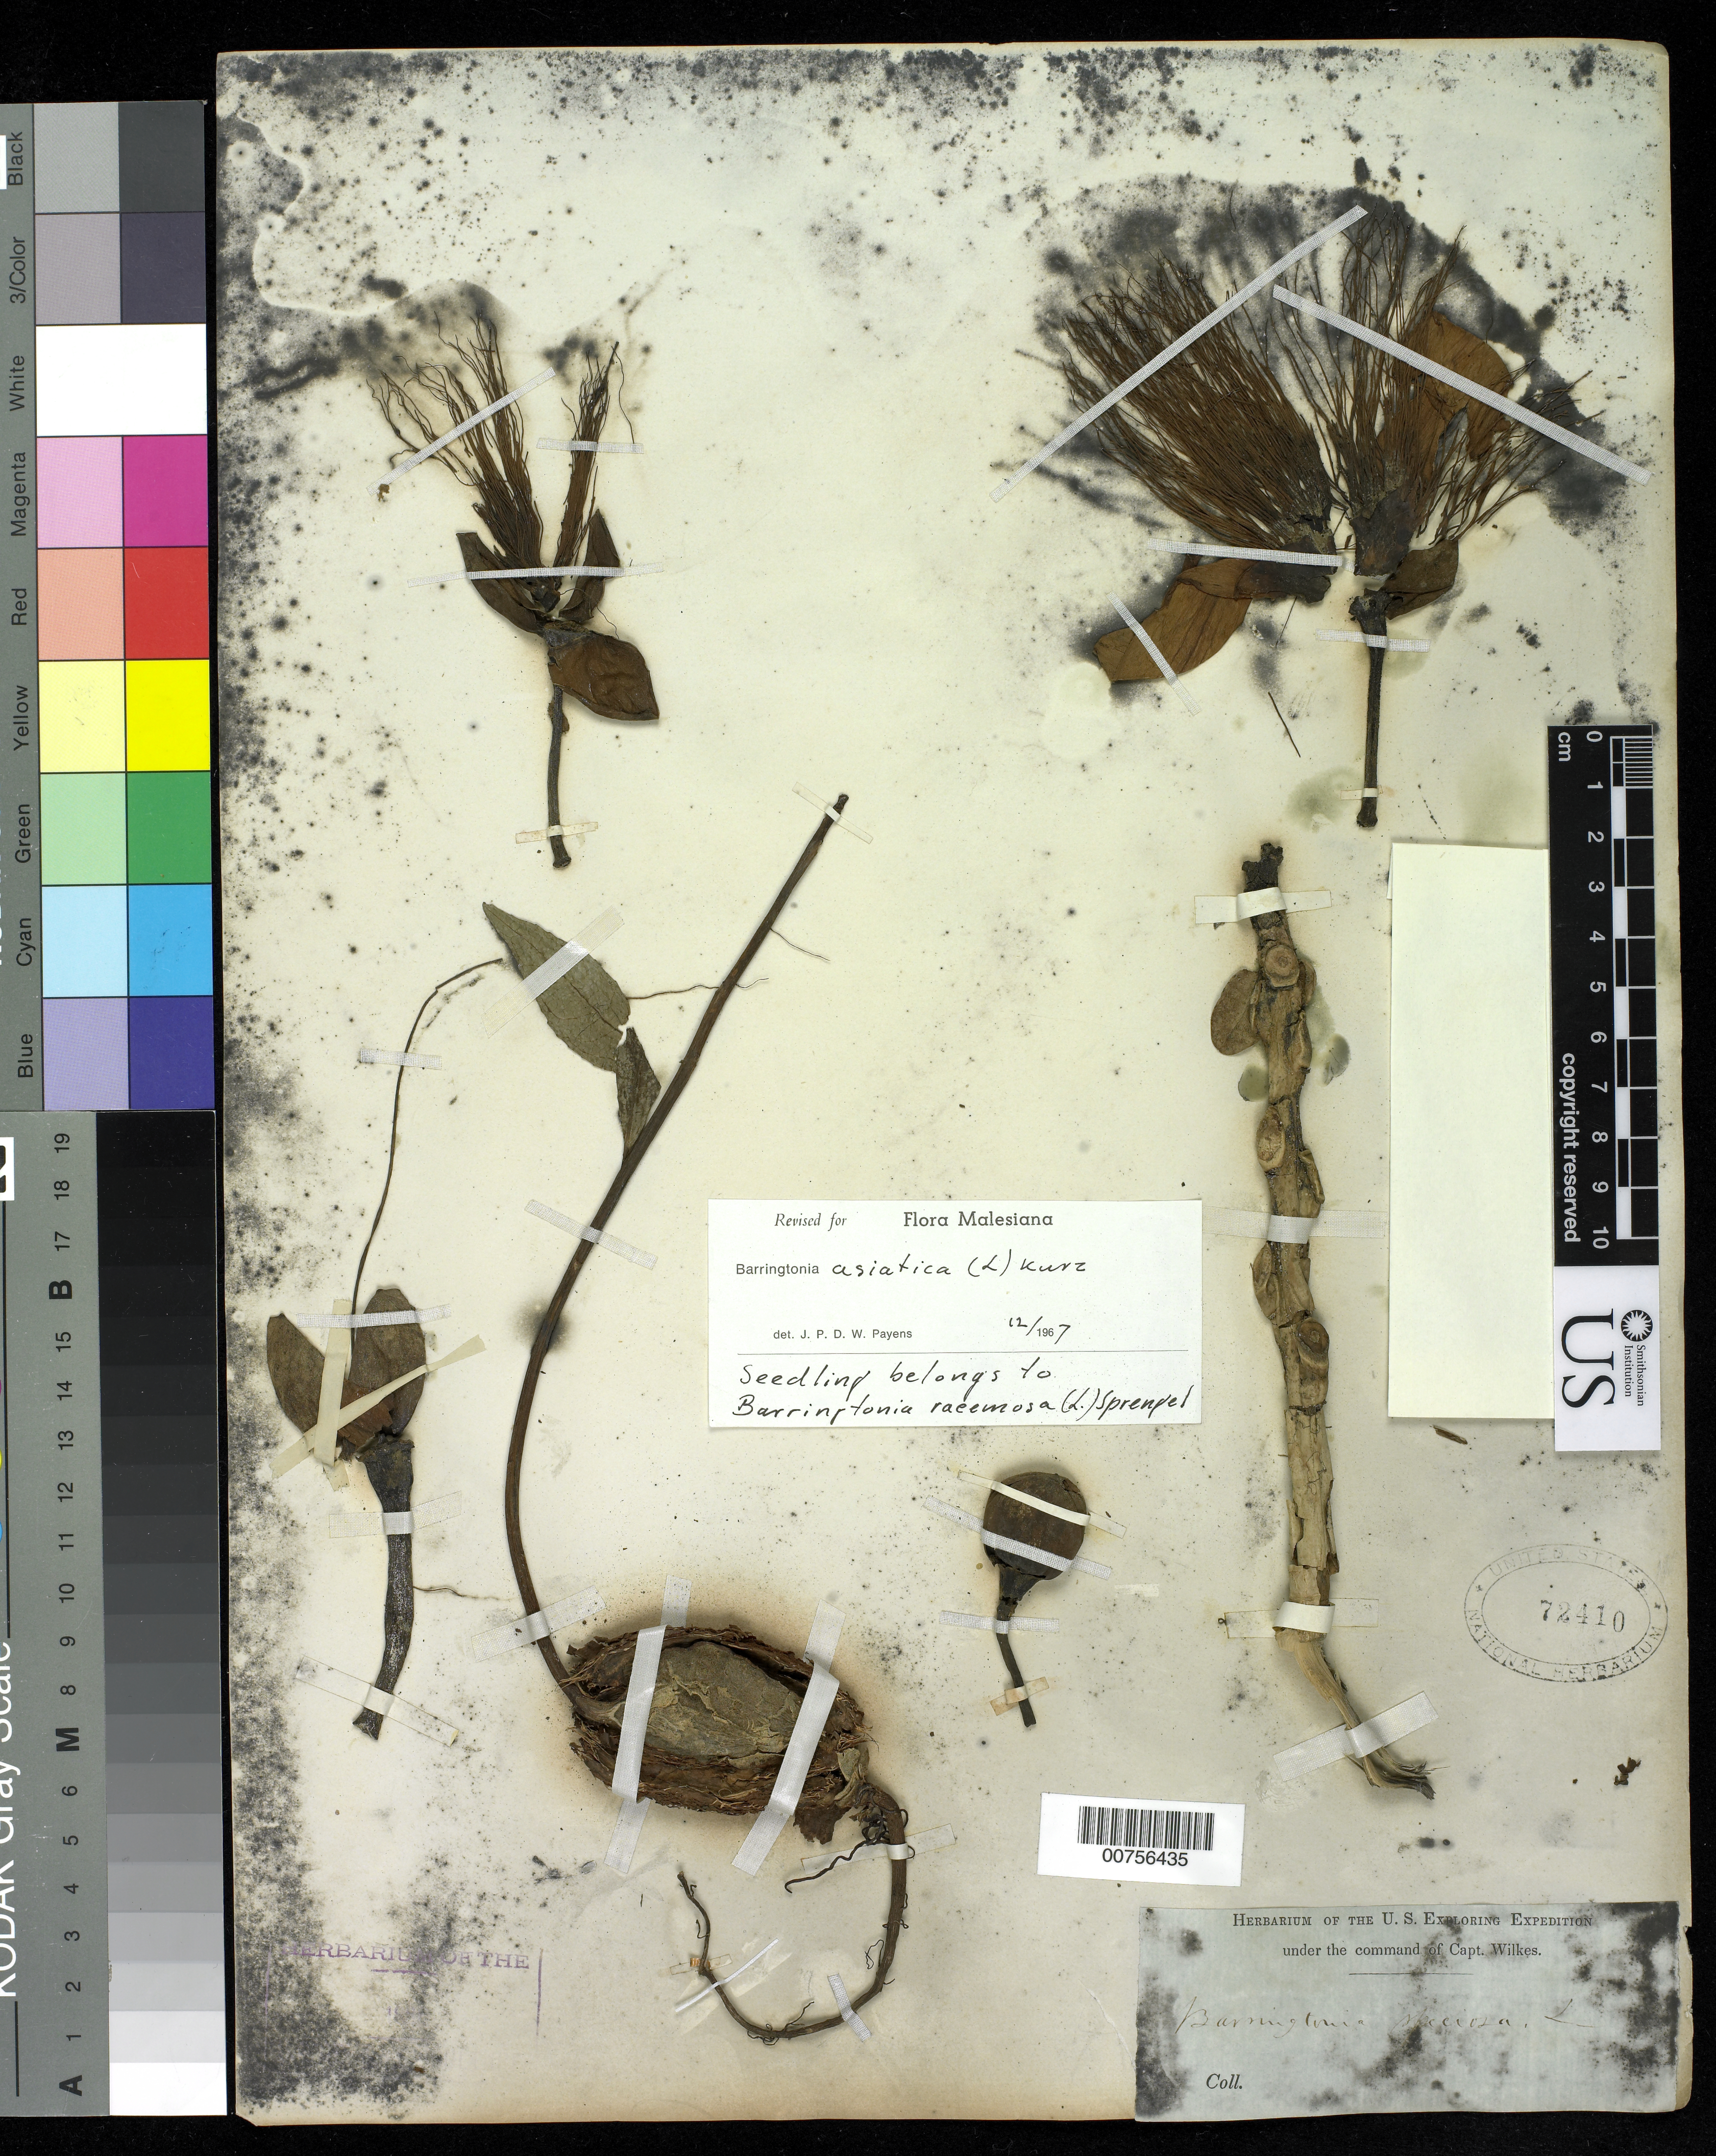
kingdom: Plantae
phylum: Tracheophyta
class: Magnoliopsida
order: Ericales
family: Lecythidaceae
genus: Barringtonia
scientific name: Barringtonia asiatica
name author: (L.) Kurz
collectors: Wilkes Explor. Exped.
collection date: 1838/1842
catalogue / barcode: US 72410